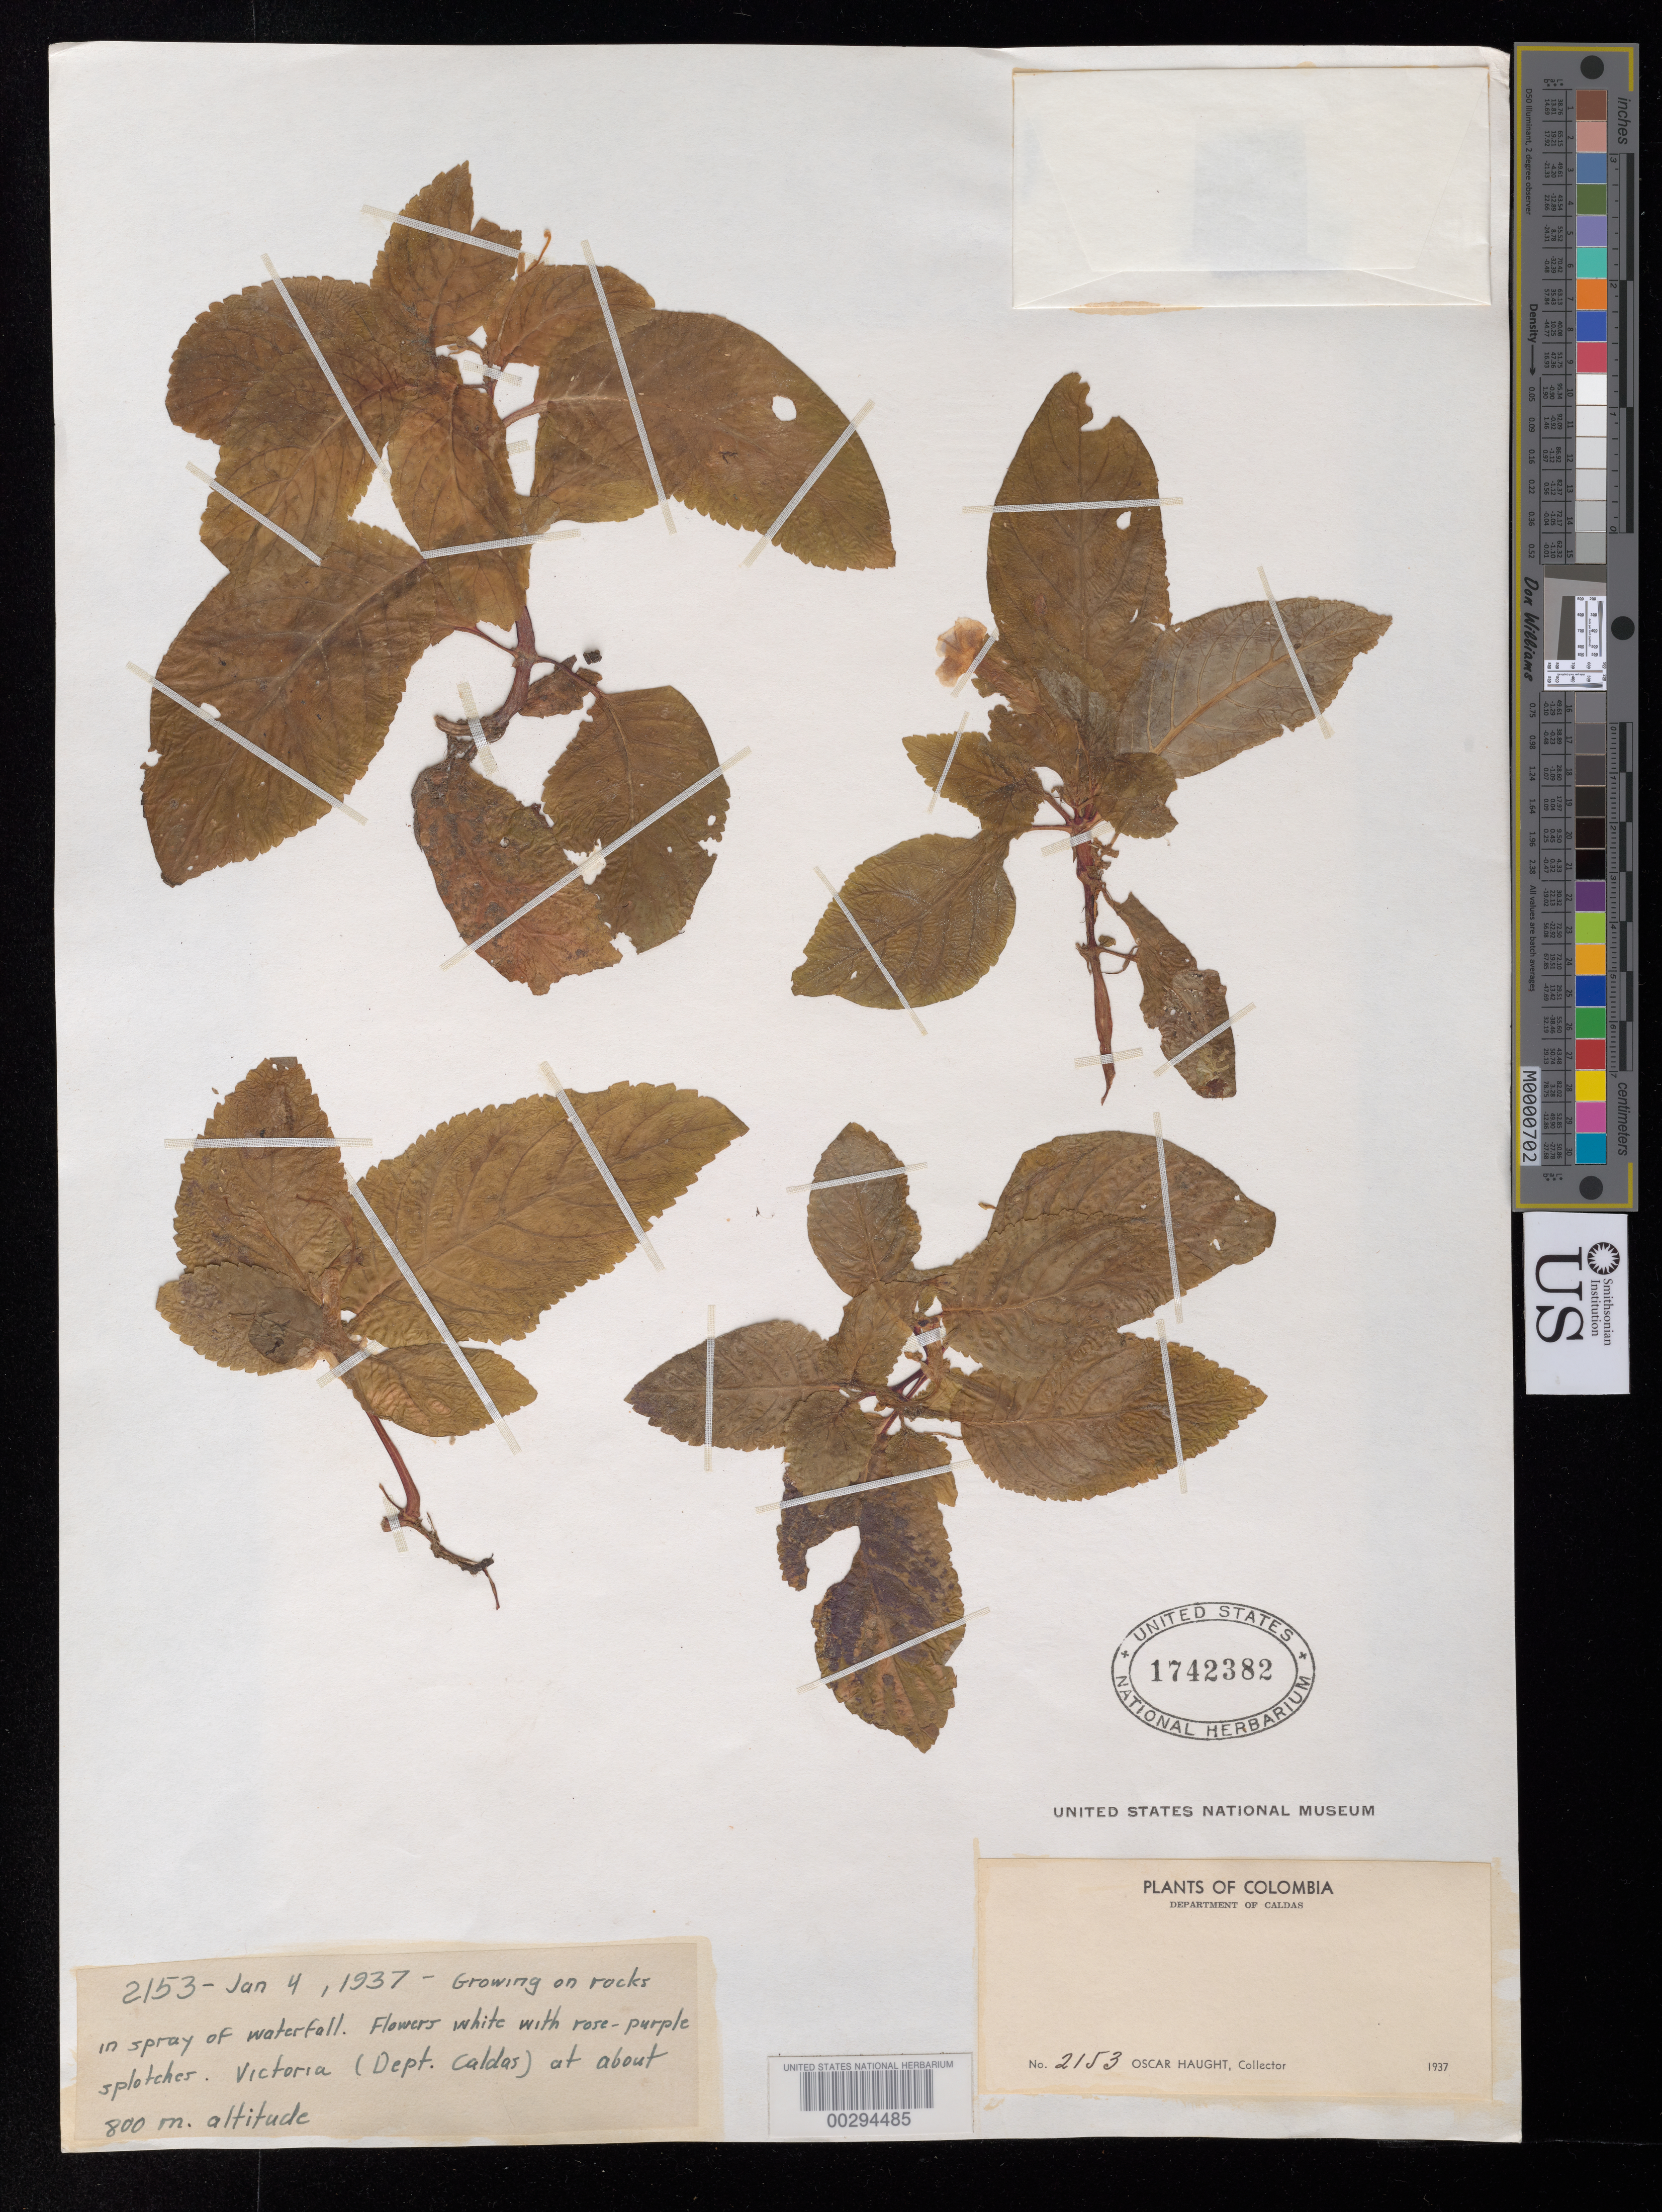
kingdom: Plantae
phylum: Tracheophyta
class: Magnoliopsida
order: Lamiales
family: Gesneriaceae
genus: Diastema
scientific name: Diastema sp.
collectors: O. L. Haught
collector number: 2153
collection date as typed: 04 Jan 1937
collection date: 1937-01-04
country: Colombia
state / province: Caldas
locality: Victoria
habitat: On rocks in spray of waterfall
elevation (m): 800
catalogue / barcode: US 1742382